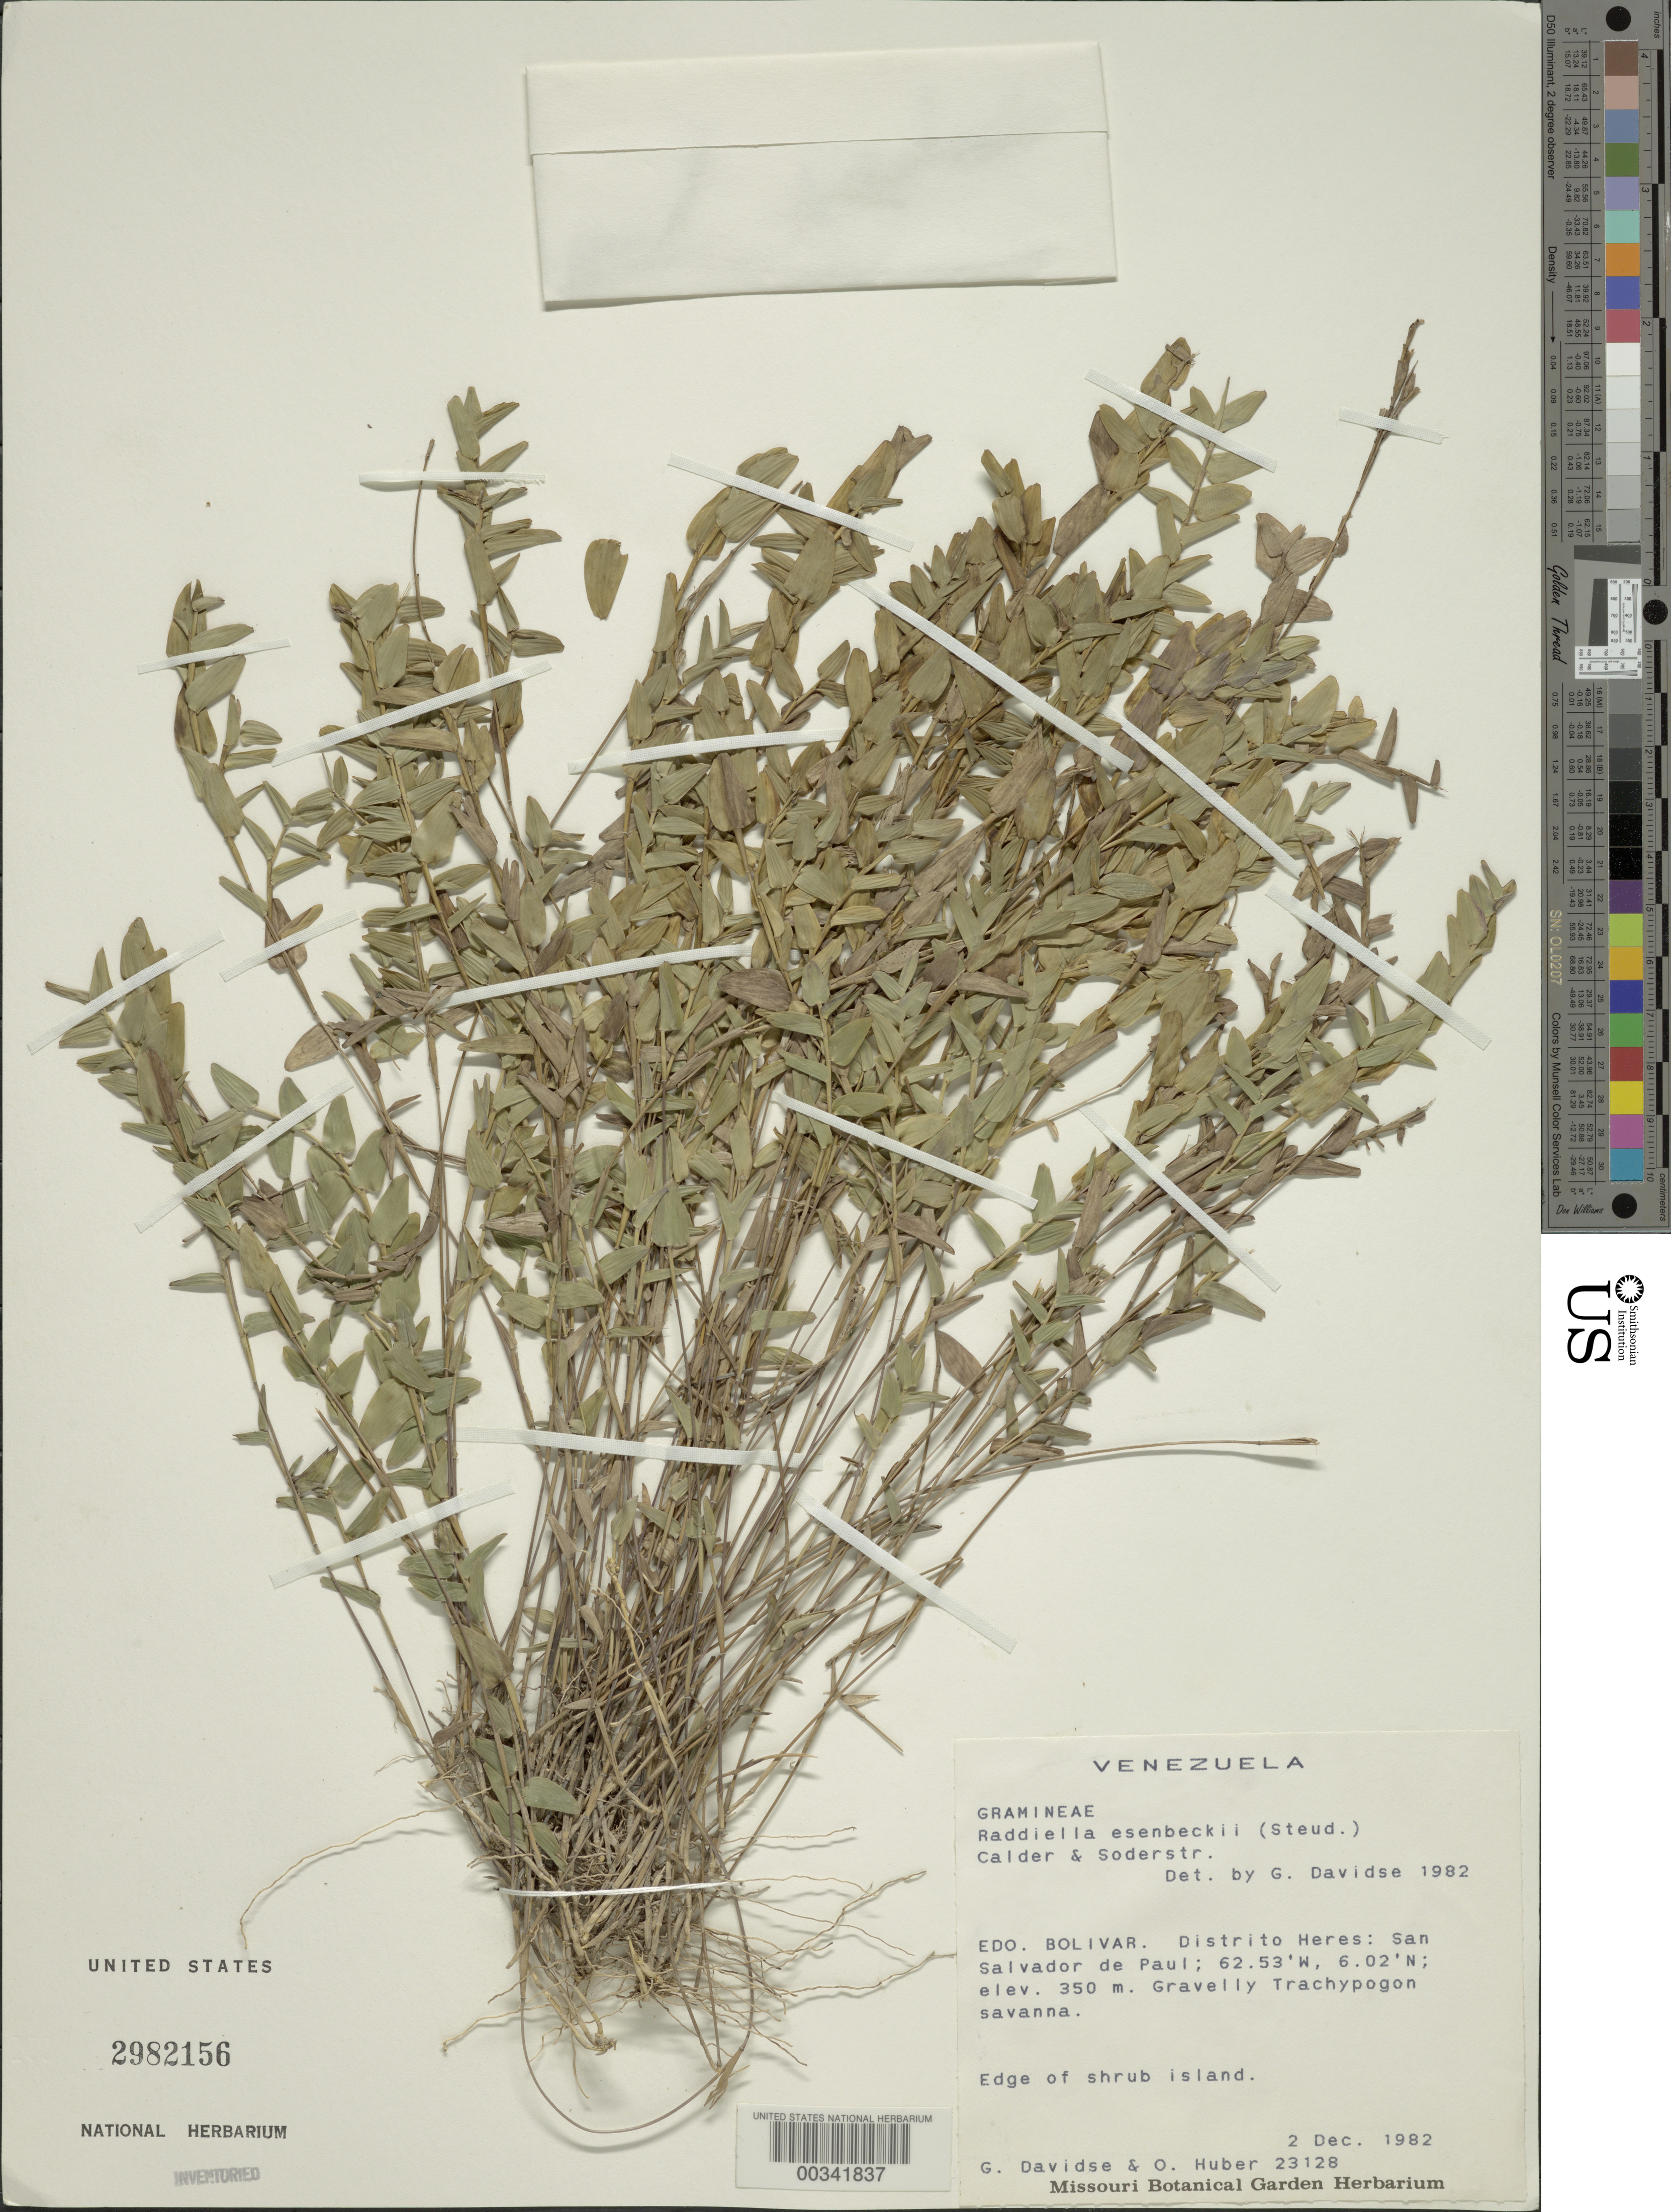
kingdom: Plantae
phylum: Tracheophyta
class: Liliopsida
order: Poales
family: Poaceae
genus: Raddiella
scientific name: Raddiella esenbeckii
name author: (Steud.) C. E. Calderón & Soderstr.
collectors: G. Davidse & O. Huber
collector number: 23128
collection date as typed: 02 Dec 1982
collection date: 1982-12-02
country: Venezuela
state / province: Bolivar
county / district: Heres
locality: San salvador de paul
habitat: Gravelly trachypogon savanna; edge of shrub island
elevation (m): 350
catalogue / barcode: US 2982156